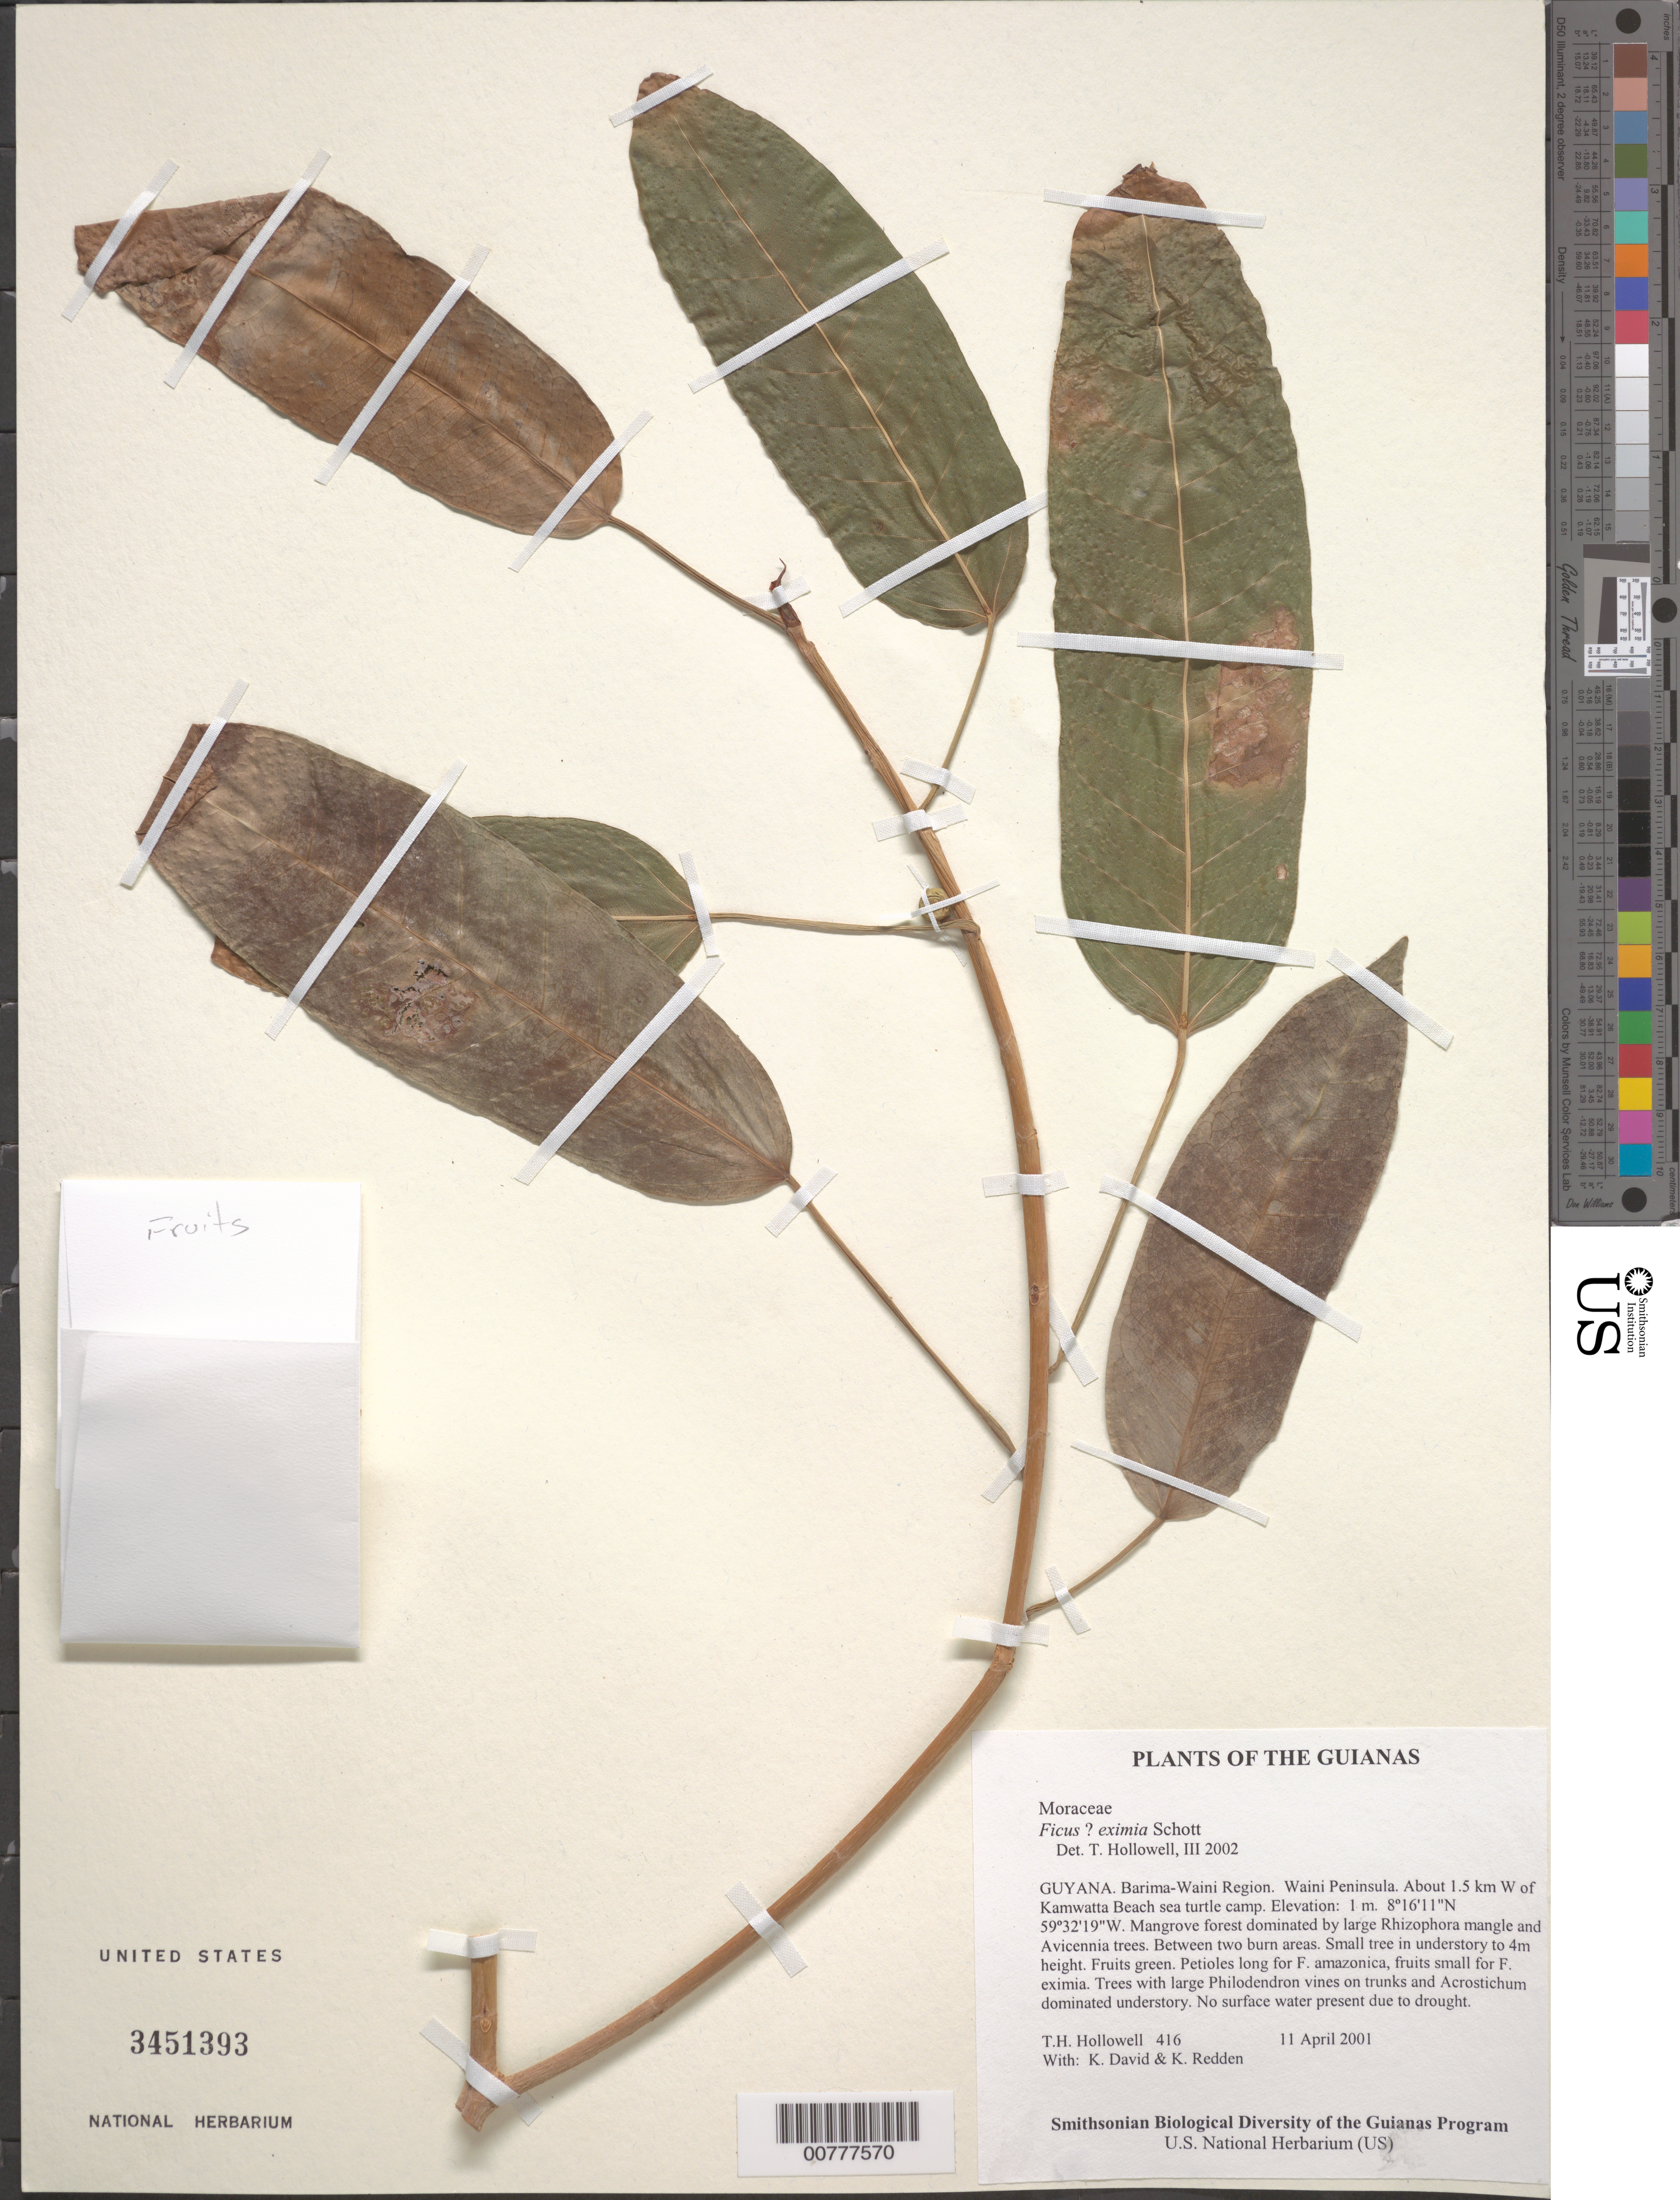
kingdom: Plantae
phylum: Tracheophyta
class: Magnoliopsida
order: Rosales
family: Moraceae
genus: Ficus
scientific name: Ficus eximia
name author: Schott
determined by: Hollowell, T. H., (BOT), Smithsonian Institution - National Museum of Natural History (UNITED STATES)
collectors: T. Hollowell, K. David & K. M. Redden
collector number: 416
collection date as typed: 11 April 2001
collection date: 2001-04-11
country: Guyana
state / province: Barima-Waini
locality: Waini Peninsula. About 1.5 km W of Kamwatta Beach sea turtle camp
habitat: Mangrove forest dominated by large Rhizophora mangle and Avicennia trees. Between two burn areas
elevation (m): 1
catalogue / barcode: US 3451393